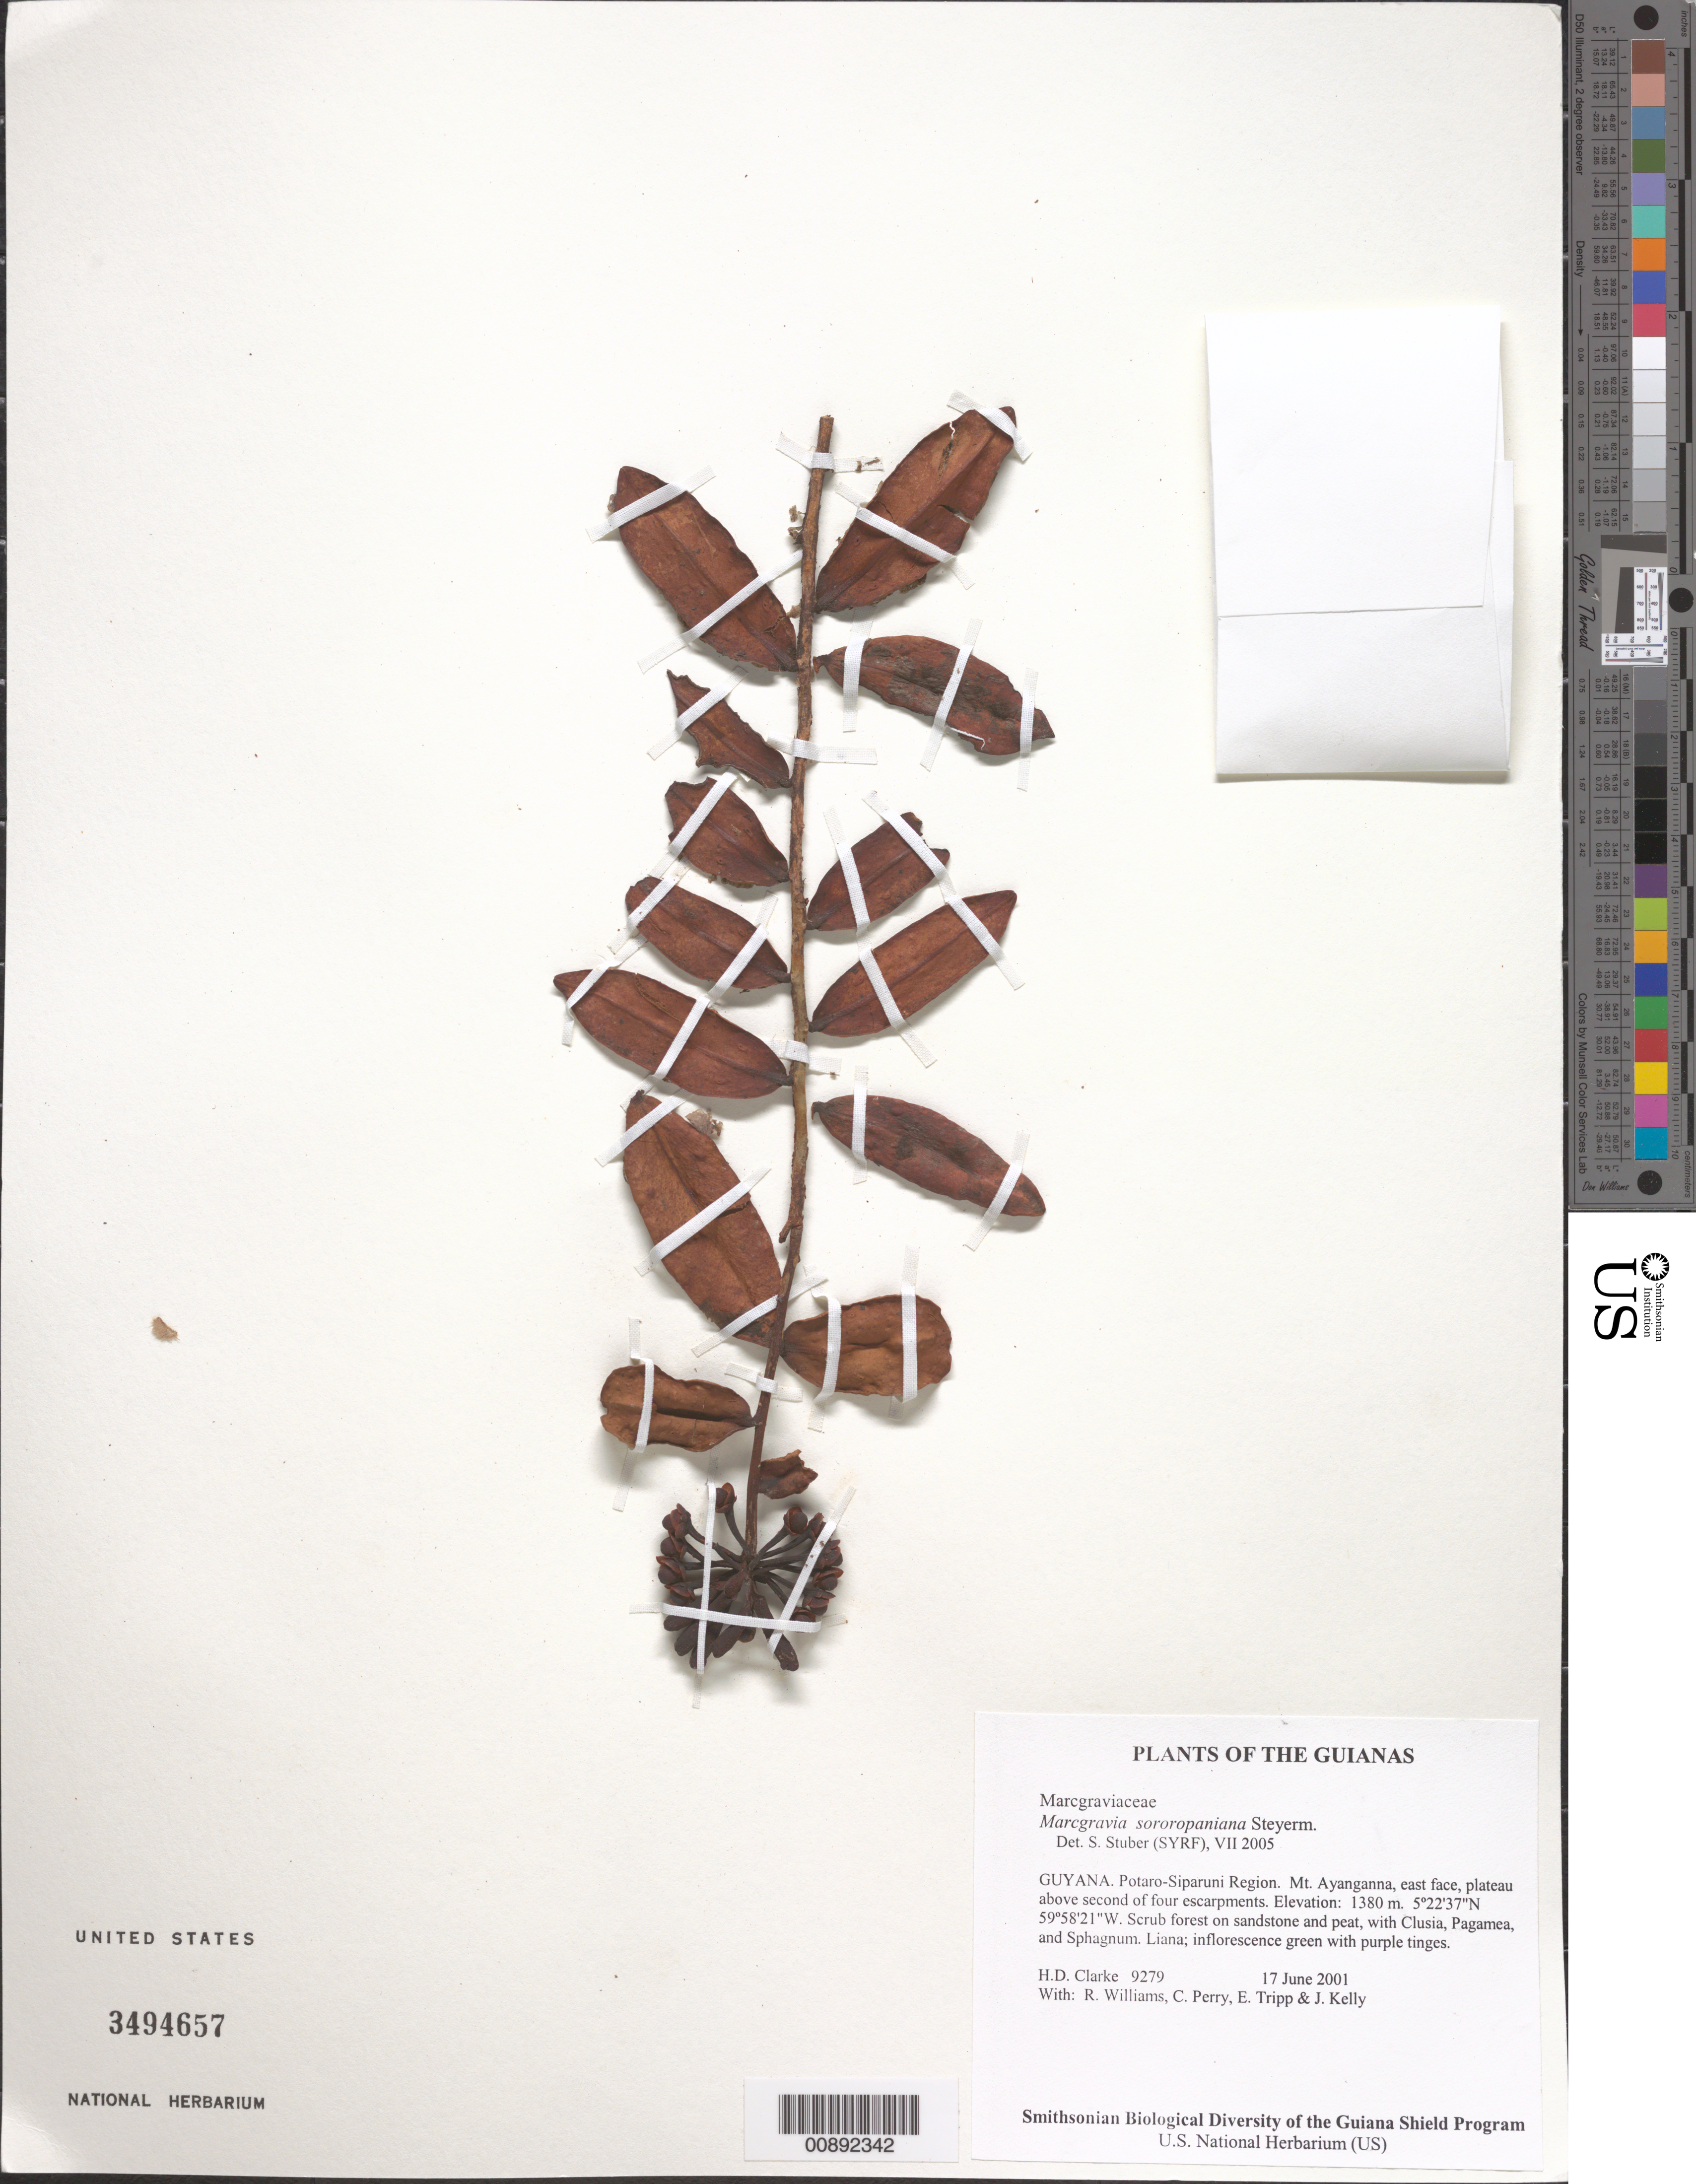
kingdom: Plantae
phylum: Tracheophyta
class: Magnoliopsida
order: Ericales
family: Marcgraviaceae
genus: Marcgravia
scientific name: Marcgravia sororopaniana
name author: Steyerm.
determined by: Stuber, S.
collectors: H. D. Clarke, R. Williams, C. Perry, E. Tripp & J. Kelly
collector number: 9279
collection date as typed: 17 June 2001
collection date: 2001-06-17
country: Guyana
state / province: Potaro-Siparuni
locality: Mt. Ayanganna, east face, plateau above second of four escarpments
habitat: Scrub forest on sandstone and peat, with Clusia, Pagamea, and Sphagnum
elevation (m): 1380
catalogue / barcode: US 3494657